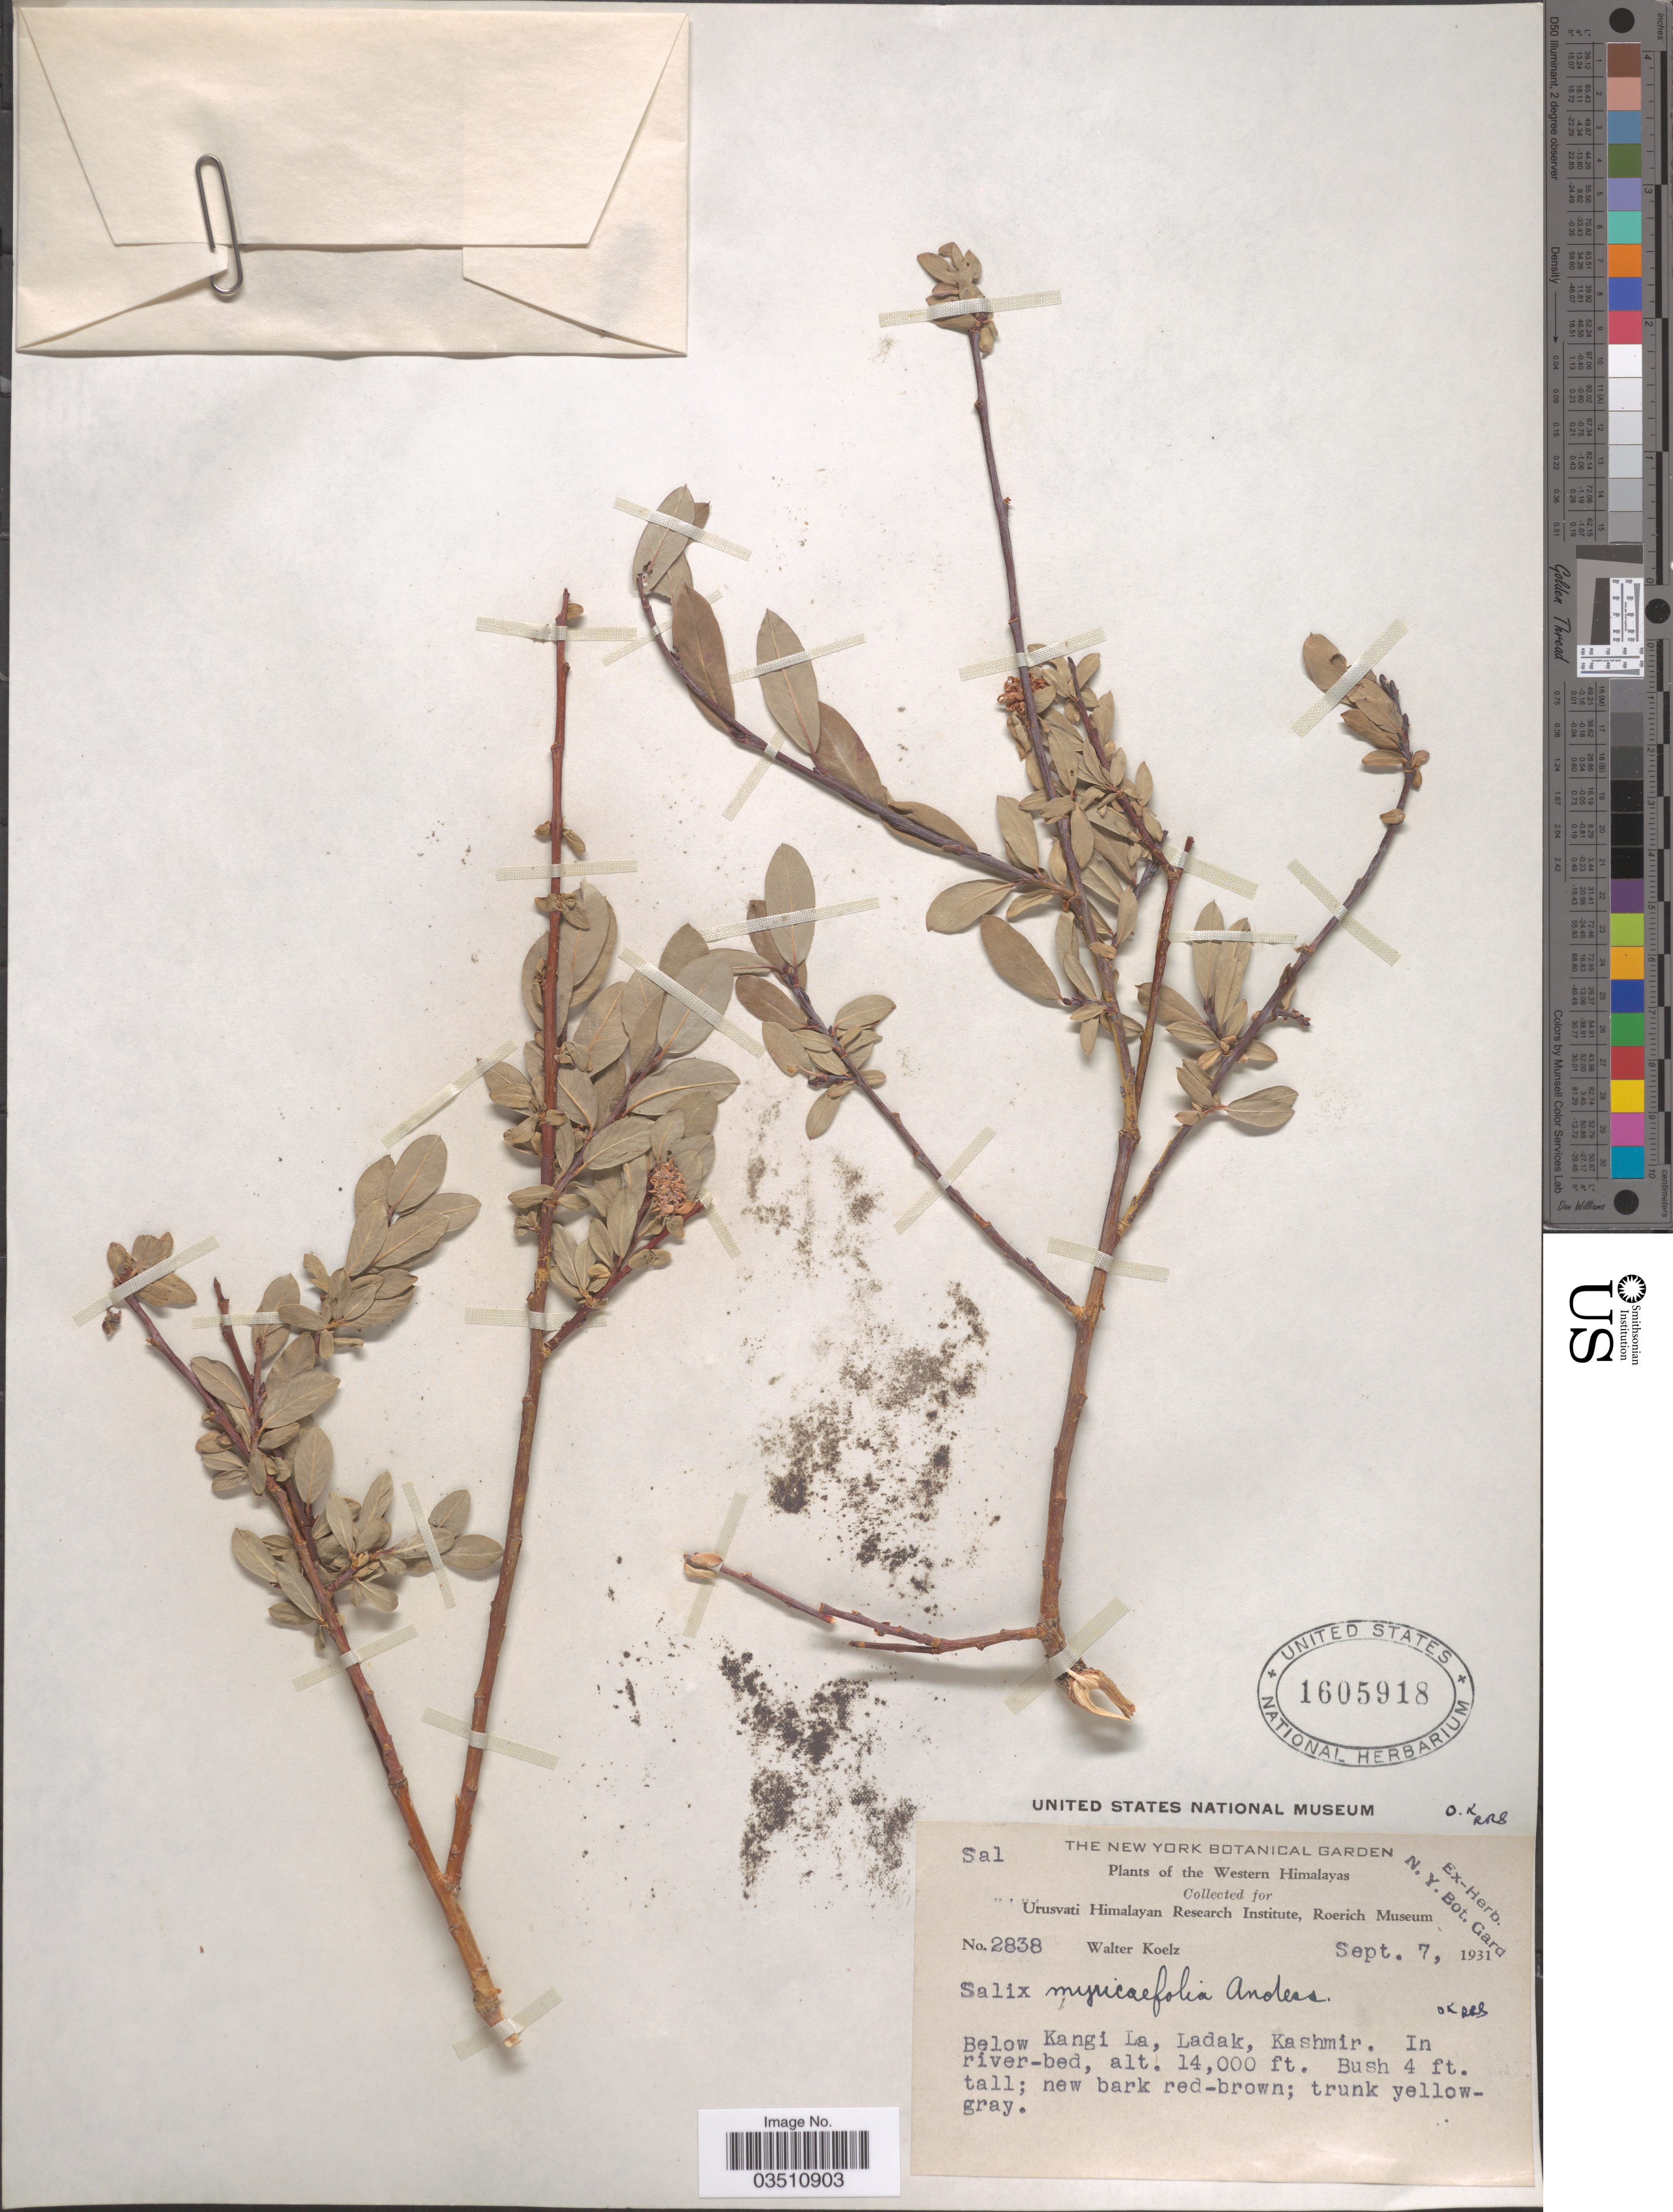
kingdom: Plantae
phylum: Tracheophyta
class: Magnoliopsida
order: Malpighiales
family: Salicaceae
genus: Salix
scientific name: Salix myricifolia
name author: Andersson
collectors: W. N. Koelz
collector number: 2838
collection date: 1931-09-07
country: India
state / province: Ladakh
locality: Western Himalayas. Below Kangi La, Ladak, Kashmir.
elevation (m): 4267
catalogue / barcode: US 1605918